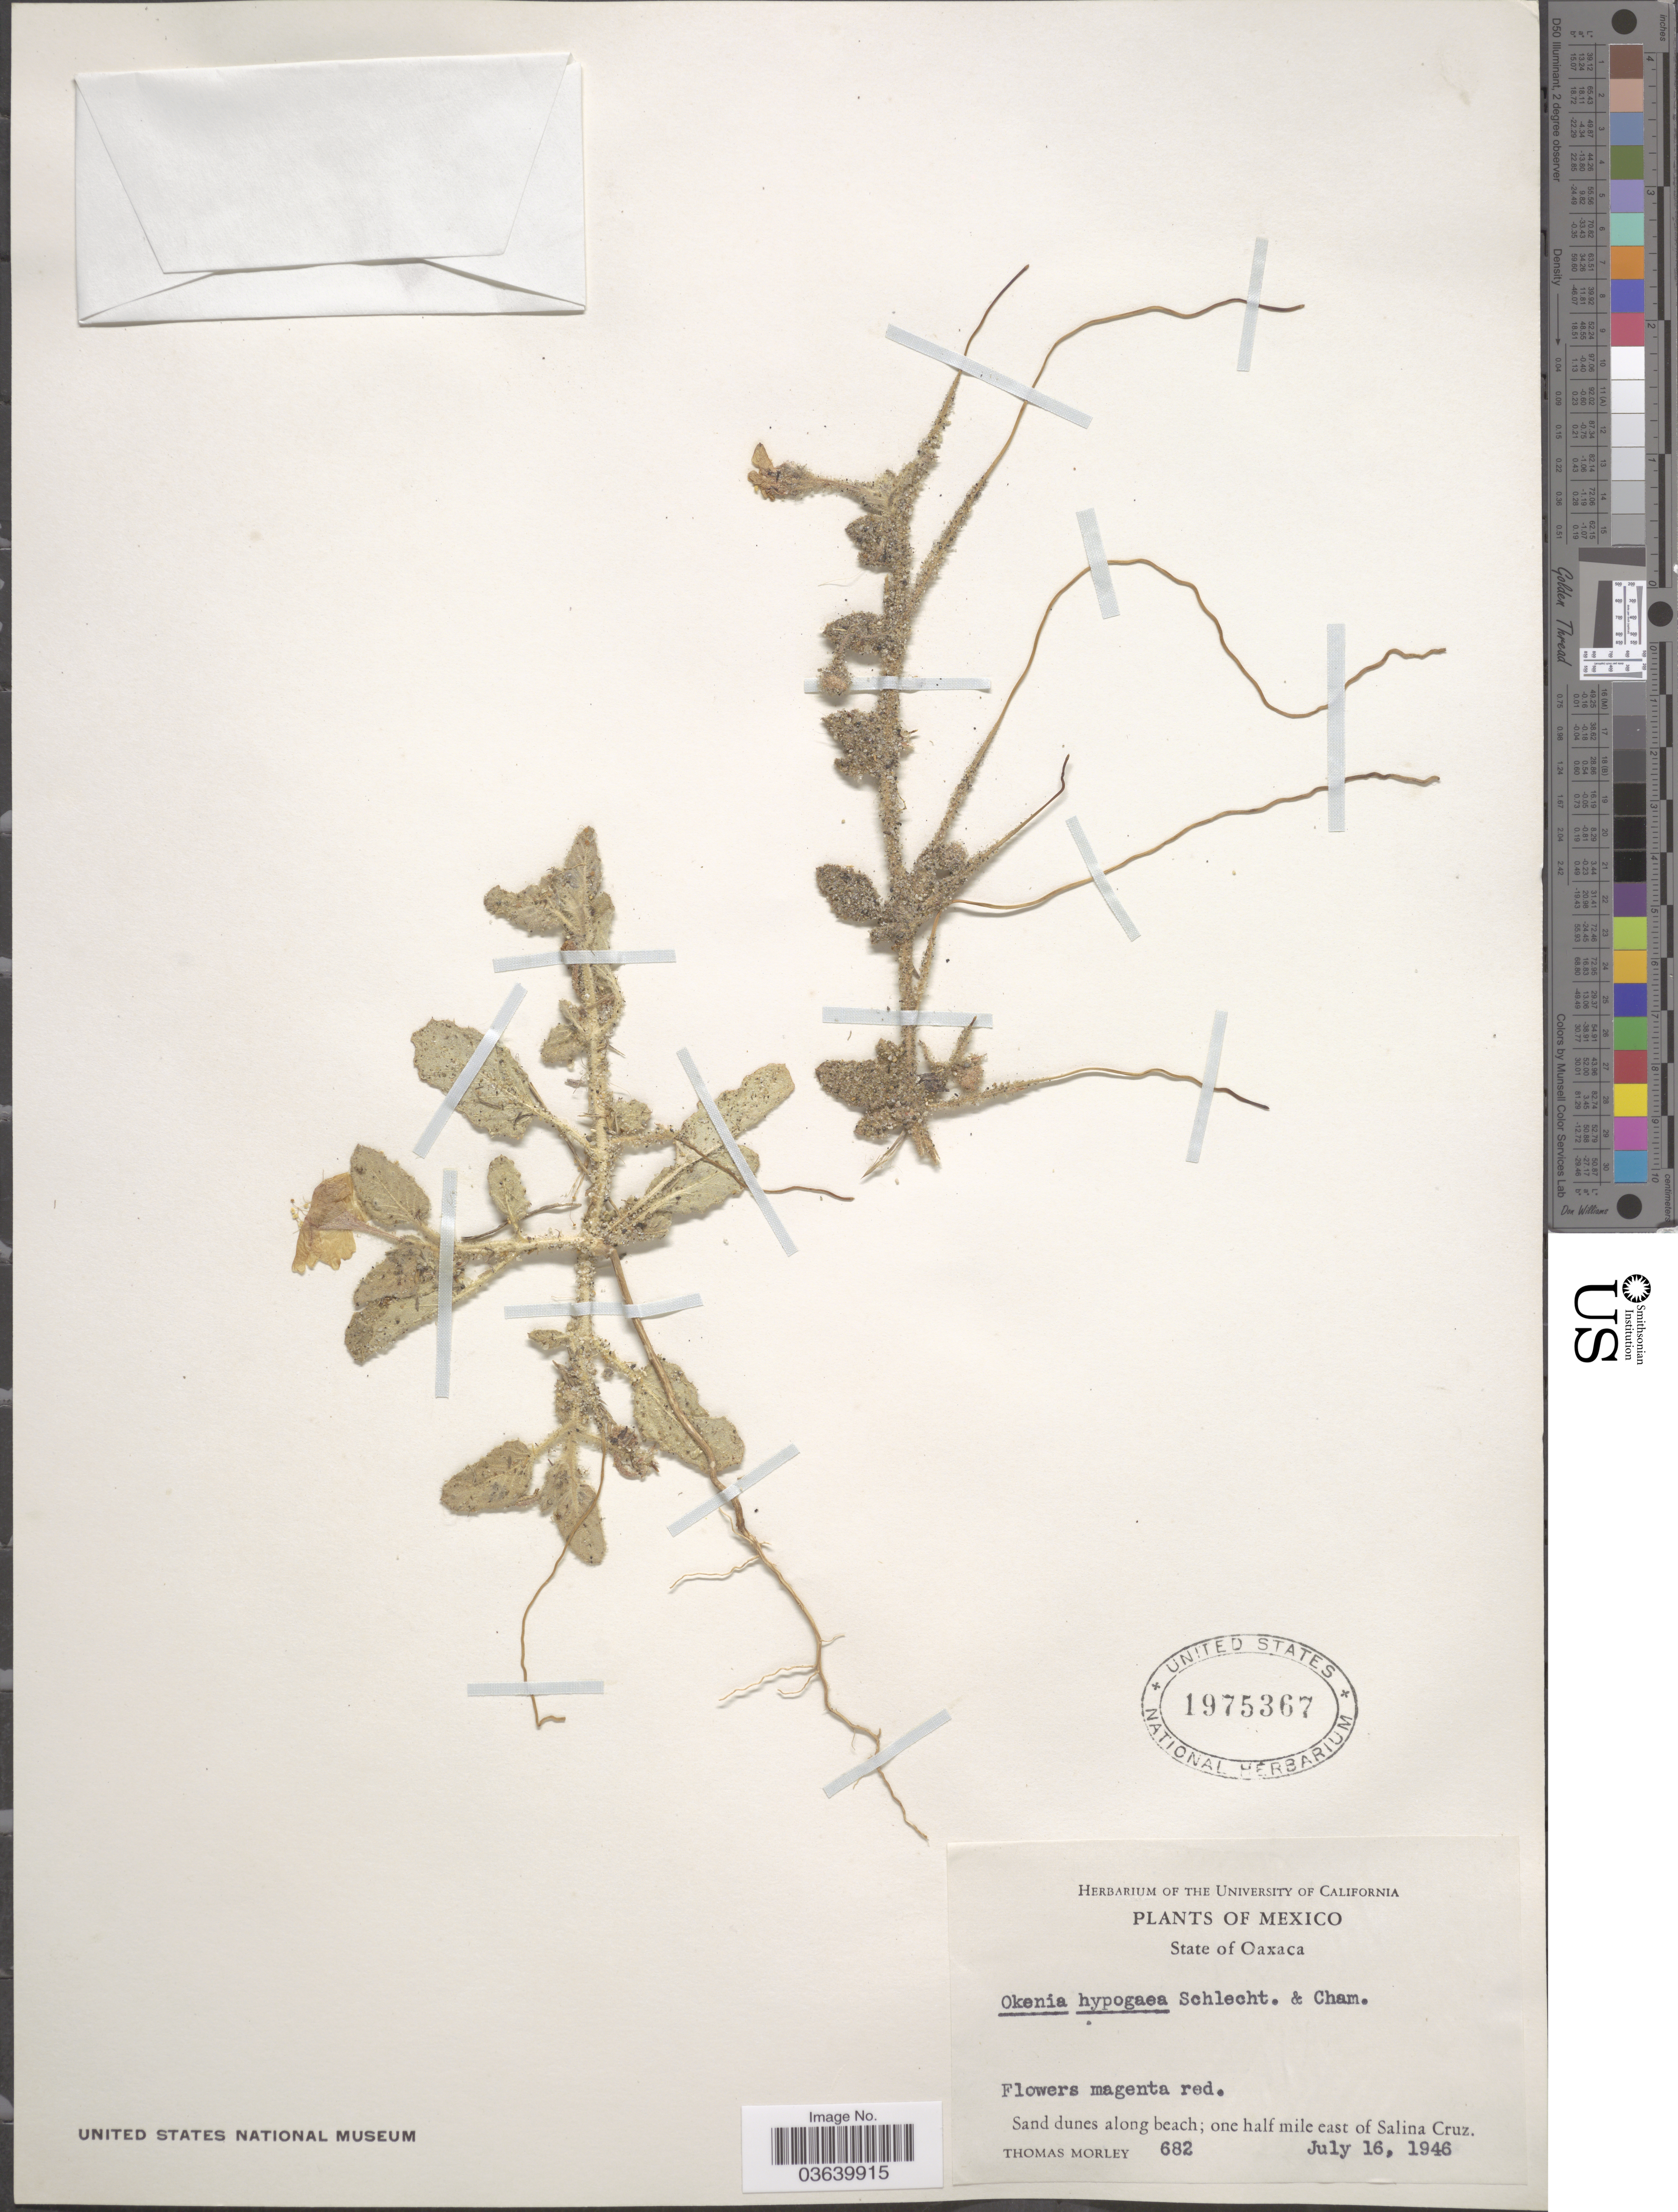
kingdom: Plantae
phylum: Tracheophyta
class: Magnoliopsida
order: Caryophyllales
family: Nyctaginaceae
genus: Okenia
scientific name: Okenia hypogaea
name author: Schltdl. & Cham.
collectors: T. Morley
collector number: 682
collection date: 1946-07-16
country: Mexico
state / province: Oaxaca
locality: Sand dunes along beach; one half mile east of Salina Cruz.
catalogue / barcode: US 1975367